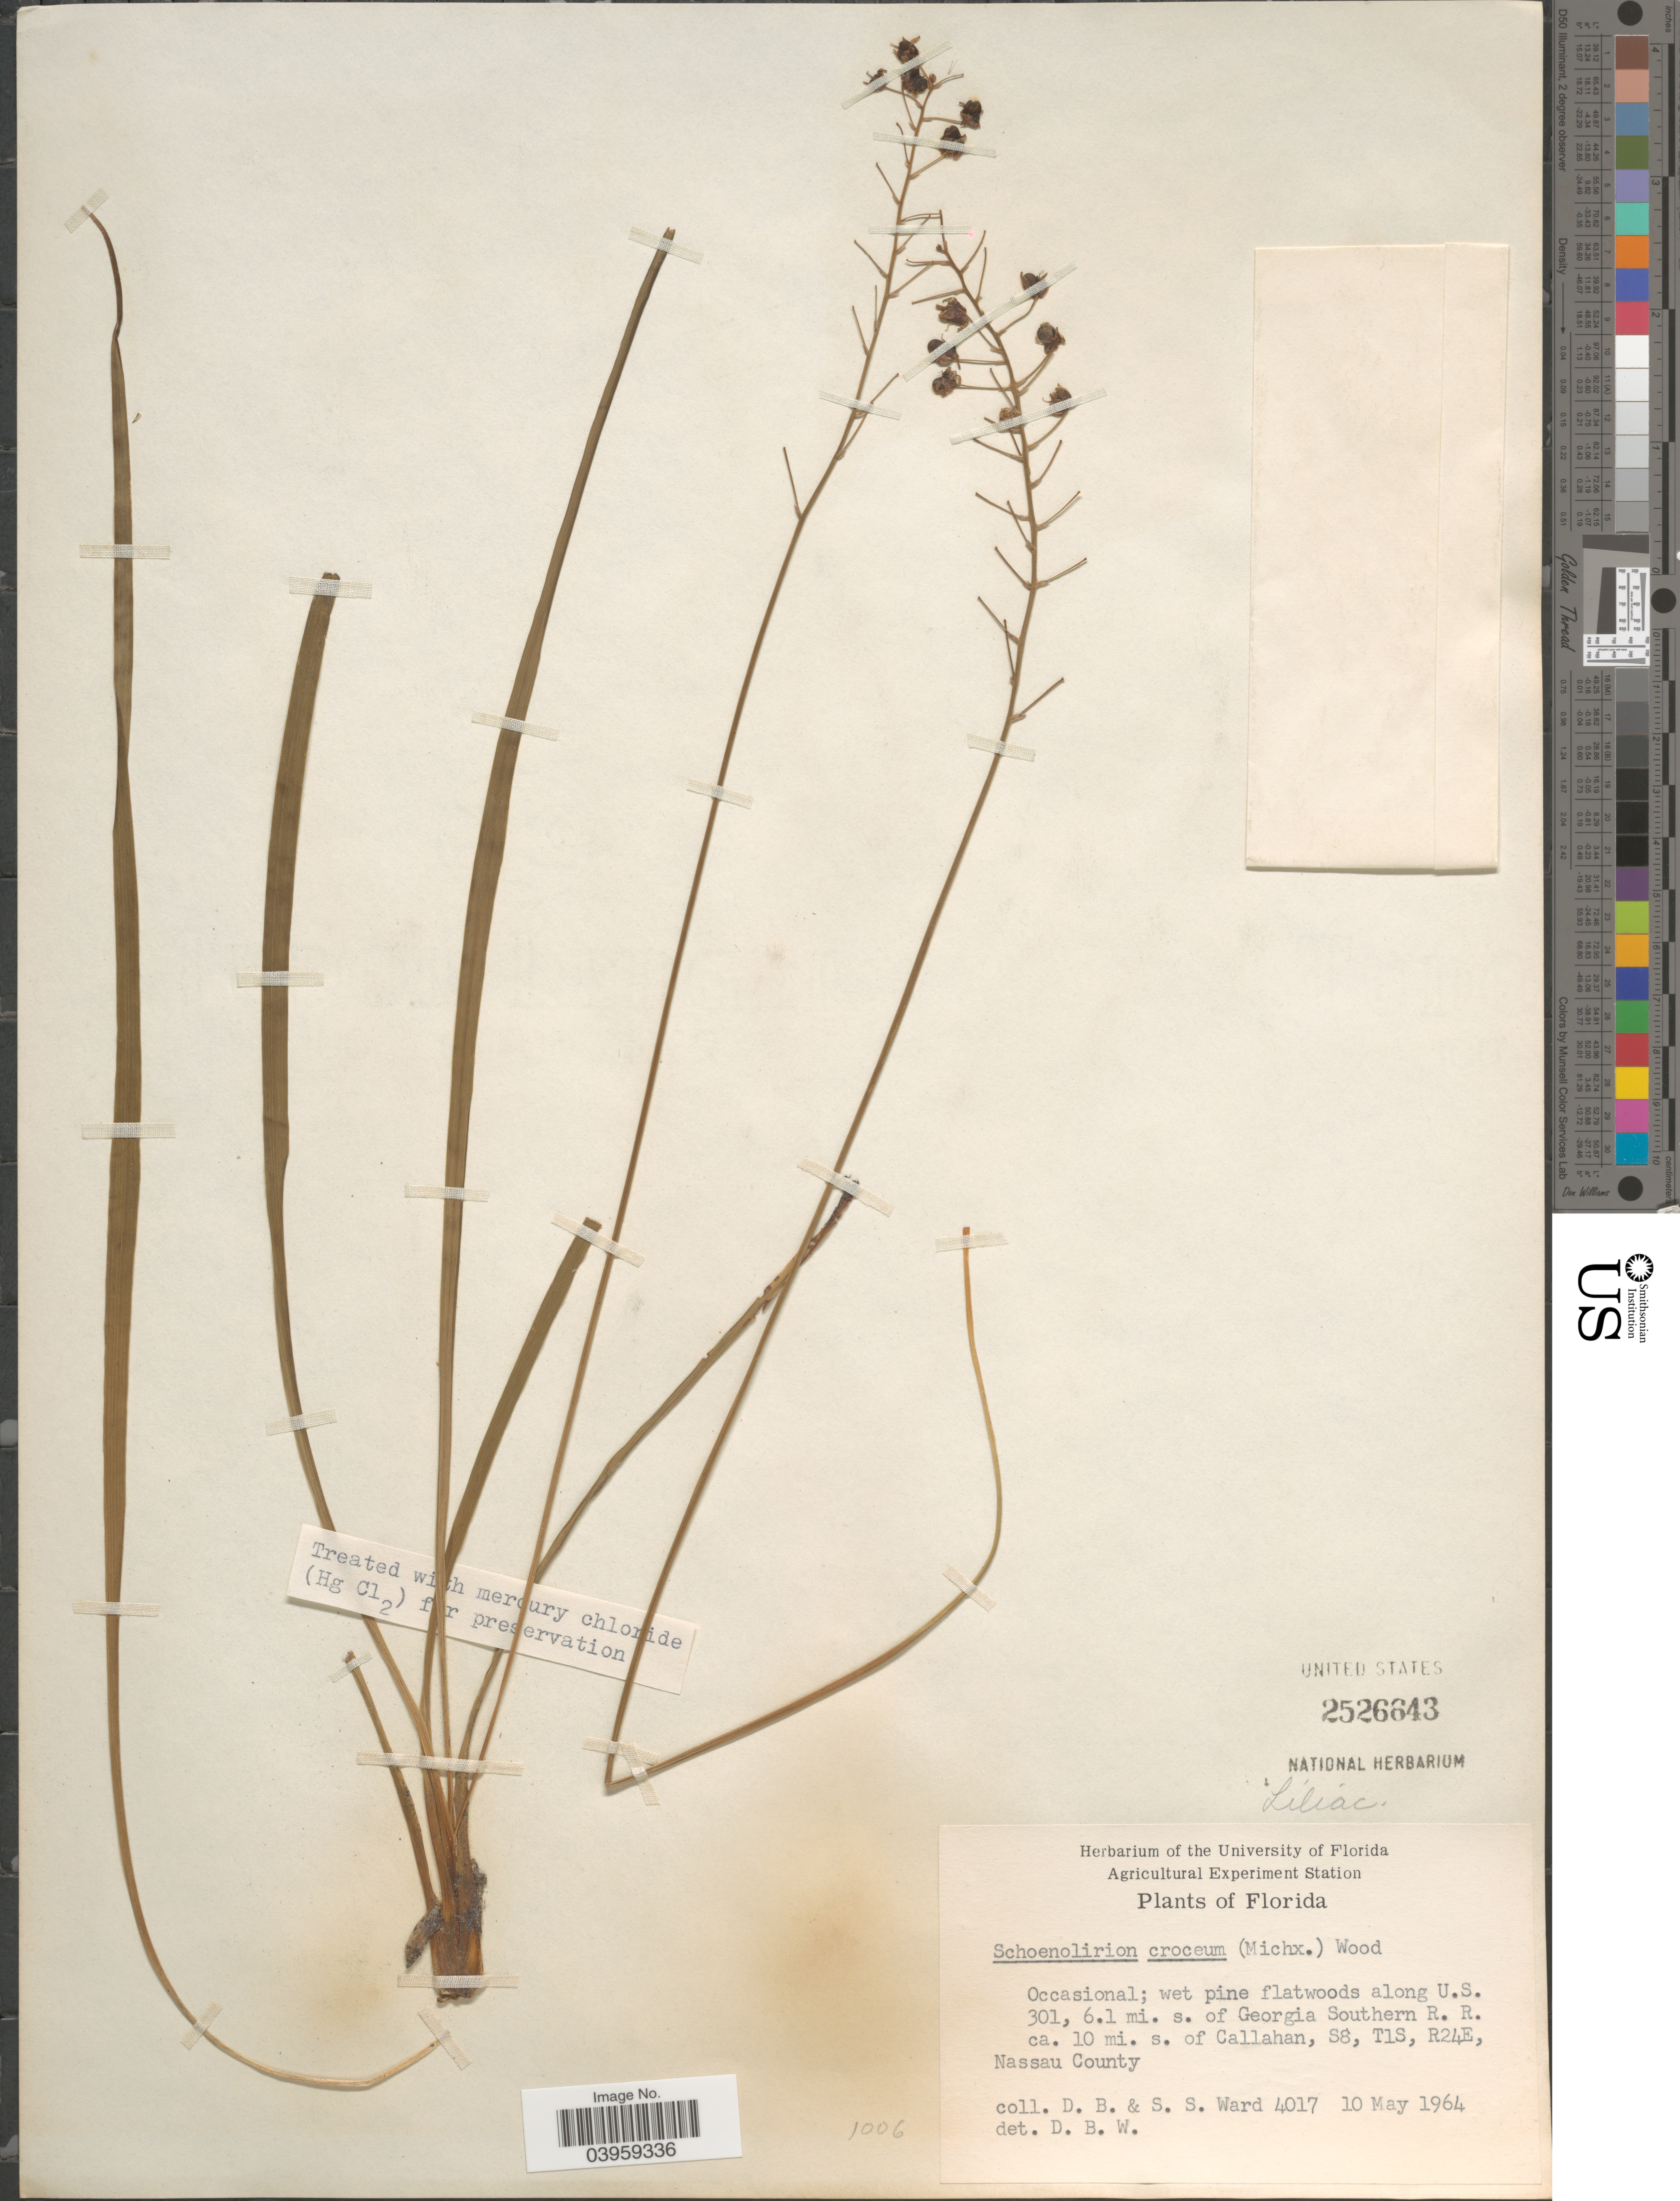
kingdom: Plantae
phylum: Tracheophyta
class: Liliopsida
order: Asparagales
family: Asparagaceae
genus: Schoenolirion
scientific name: Schoenolirion croceum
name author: (Michx.) Alph. Wood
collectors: D. B. Ward & S. S. Ward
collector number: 4017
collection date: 1964-05-10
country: United States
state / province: Florida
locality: Along U.S. 301, 6.1 mi. s. of Georgia Southern R. R. ca. 10 mi. s. of Callahan, S8, T1S, R24E, Nassau County.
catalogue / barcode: US 2526643